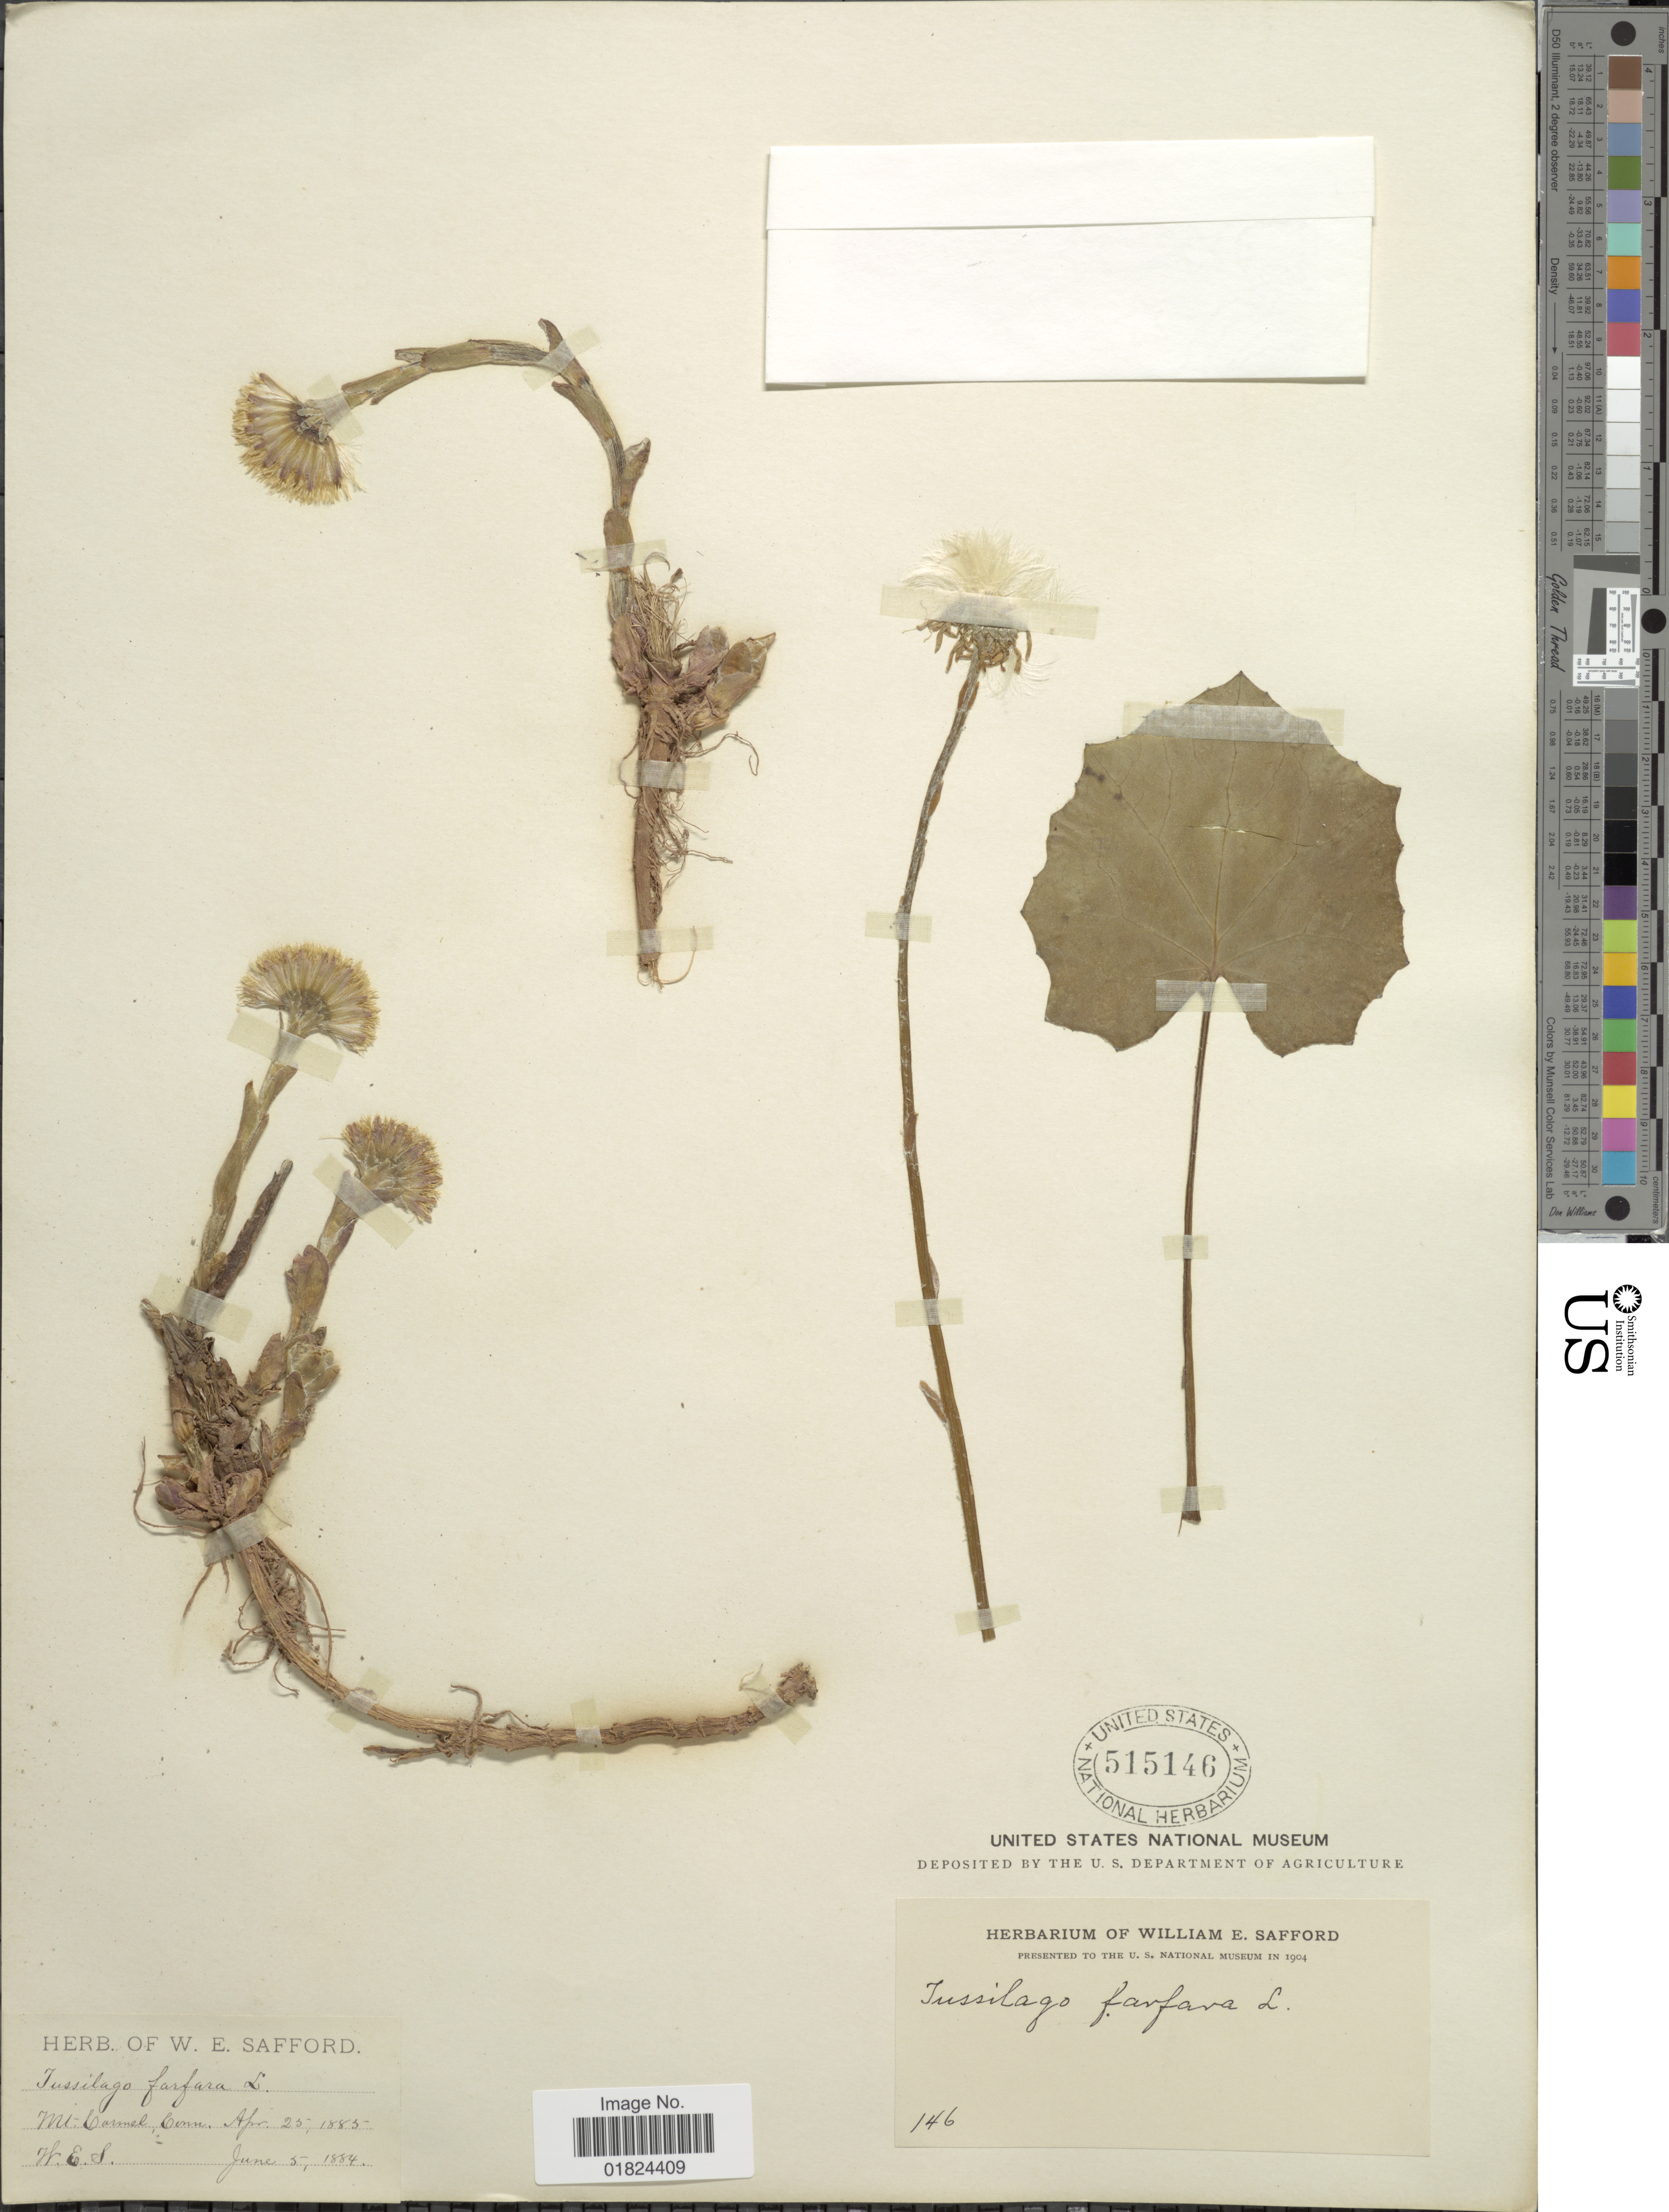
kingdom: Plantae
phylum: Tracheophyta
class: Magnoliopsida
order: Asterales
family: Asteraceae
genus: Tussilago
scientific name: Tussilago farfara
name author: L.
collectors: W. E. Safford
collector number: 146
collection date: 1884-06-05/1885-04-25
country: United States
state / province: Connecticut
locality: Mt. Carmel.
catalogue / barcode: US 515146